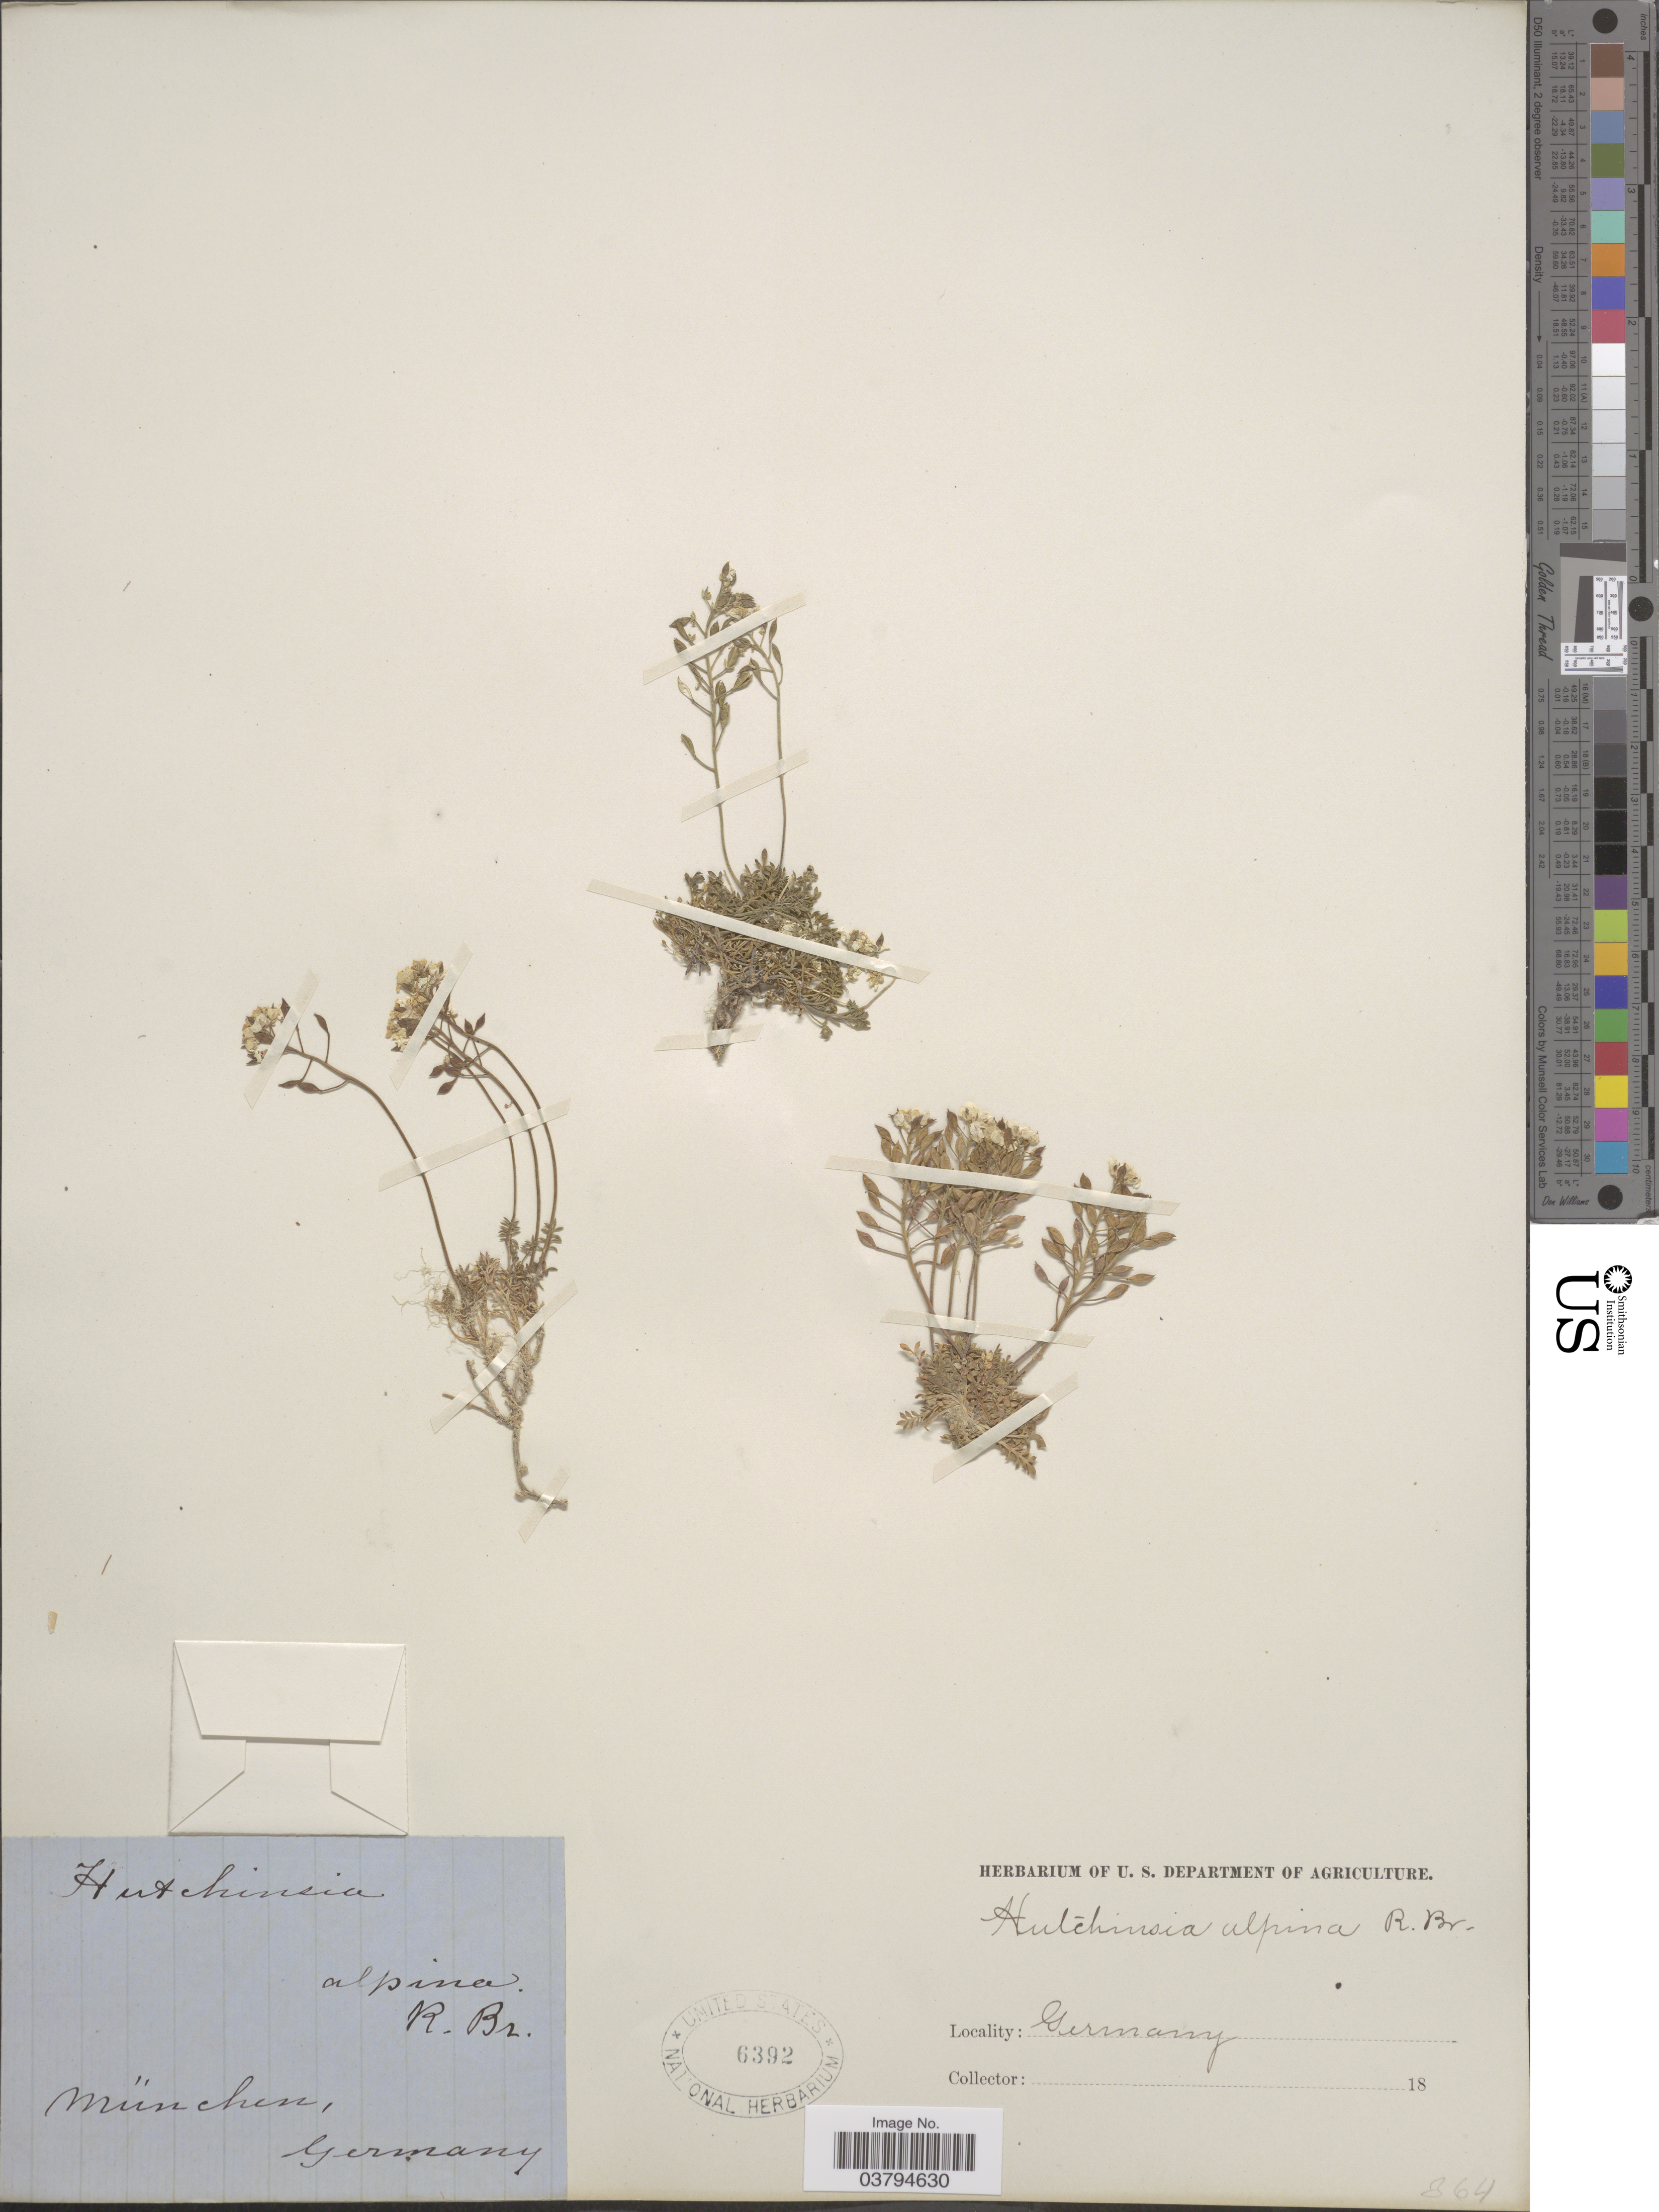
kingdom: Plantae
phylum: Tracheophyta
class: Magnoliopsida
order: Brassicales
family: Brassicaceae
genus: Hutchinsia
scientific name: Hutchinsia alpina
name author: W.T. Aiton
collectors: Facchini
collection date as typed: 18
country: Germany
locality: München.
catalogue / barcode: US 6392